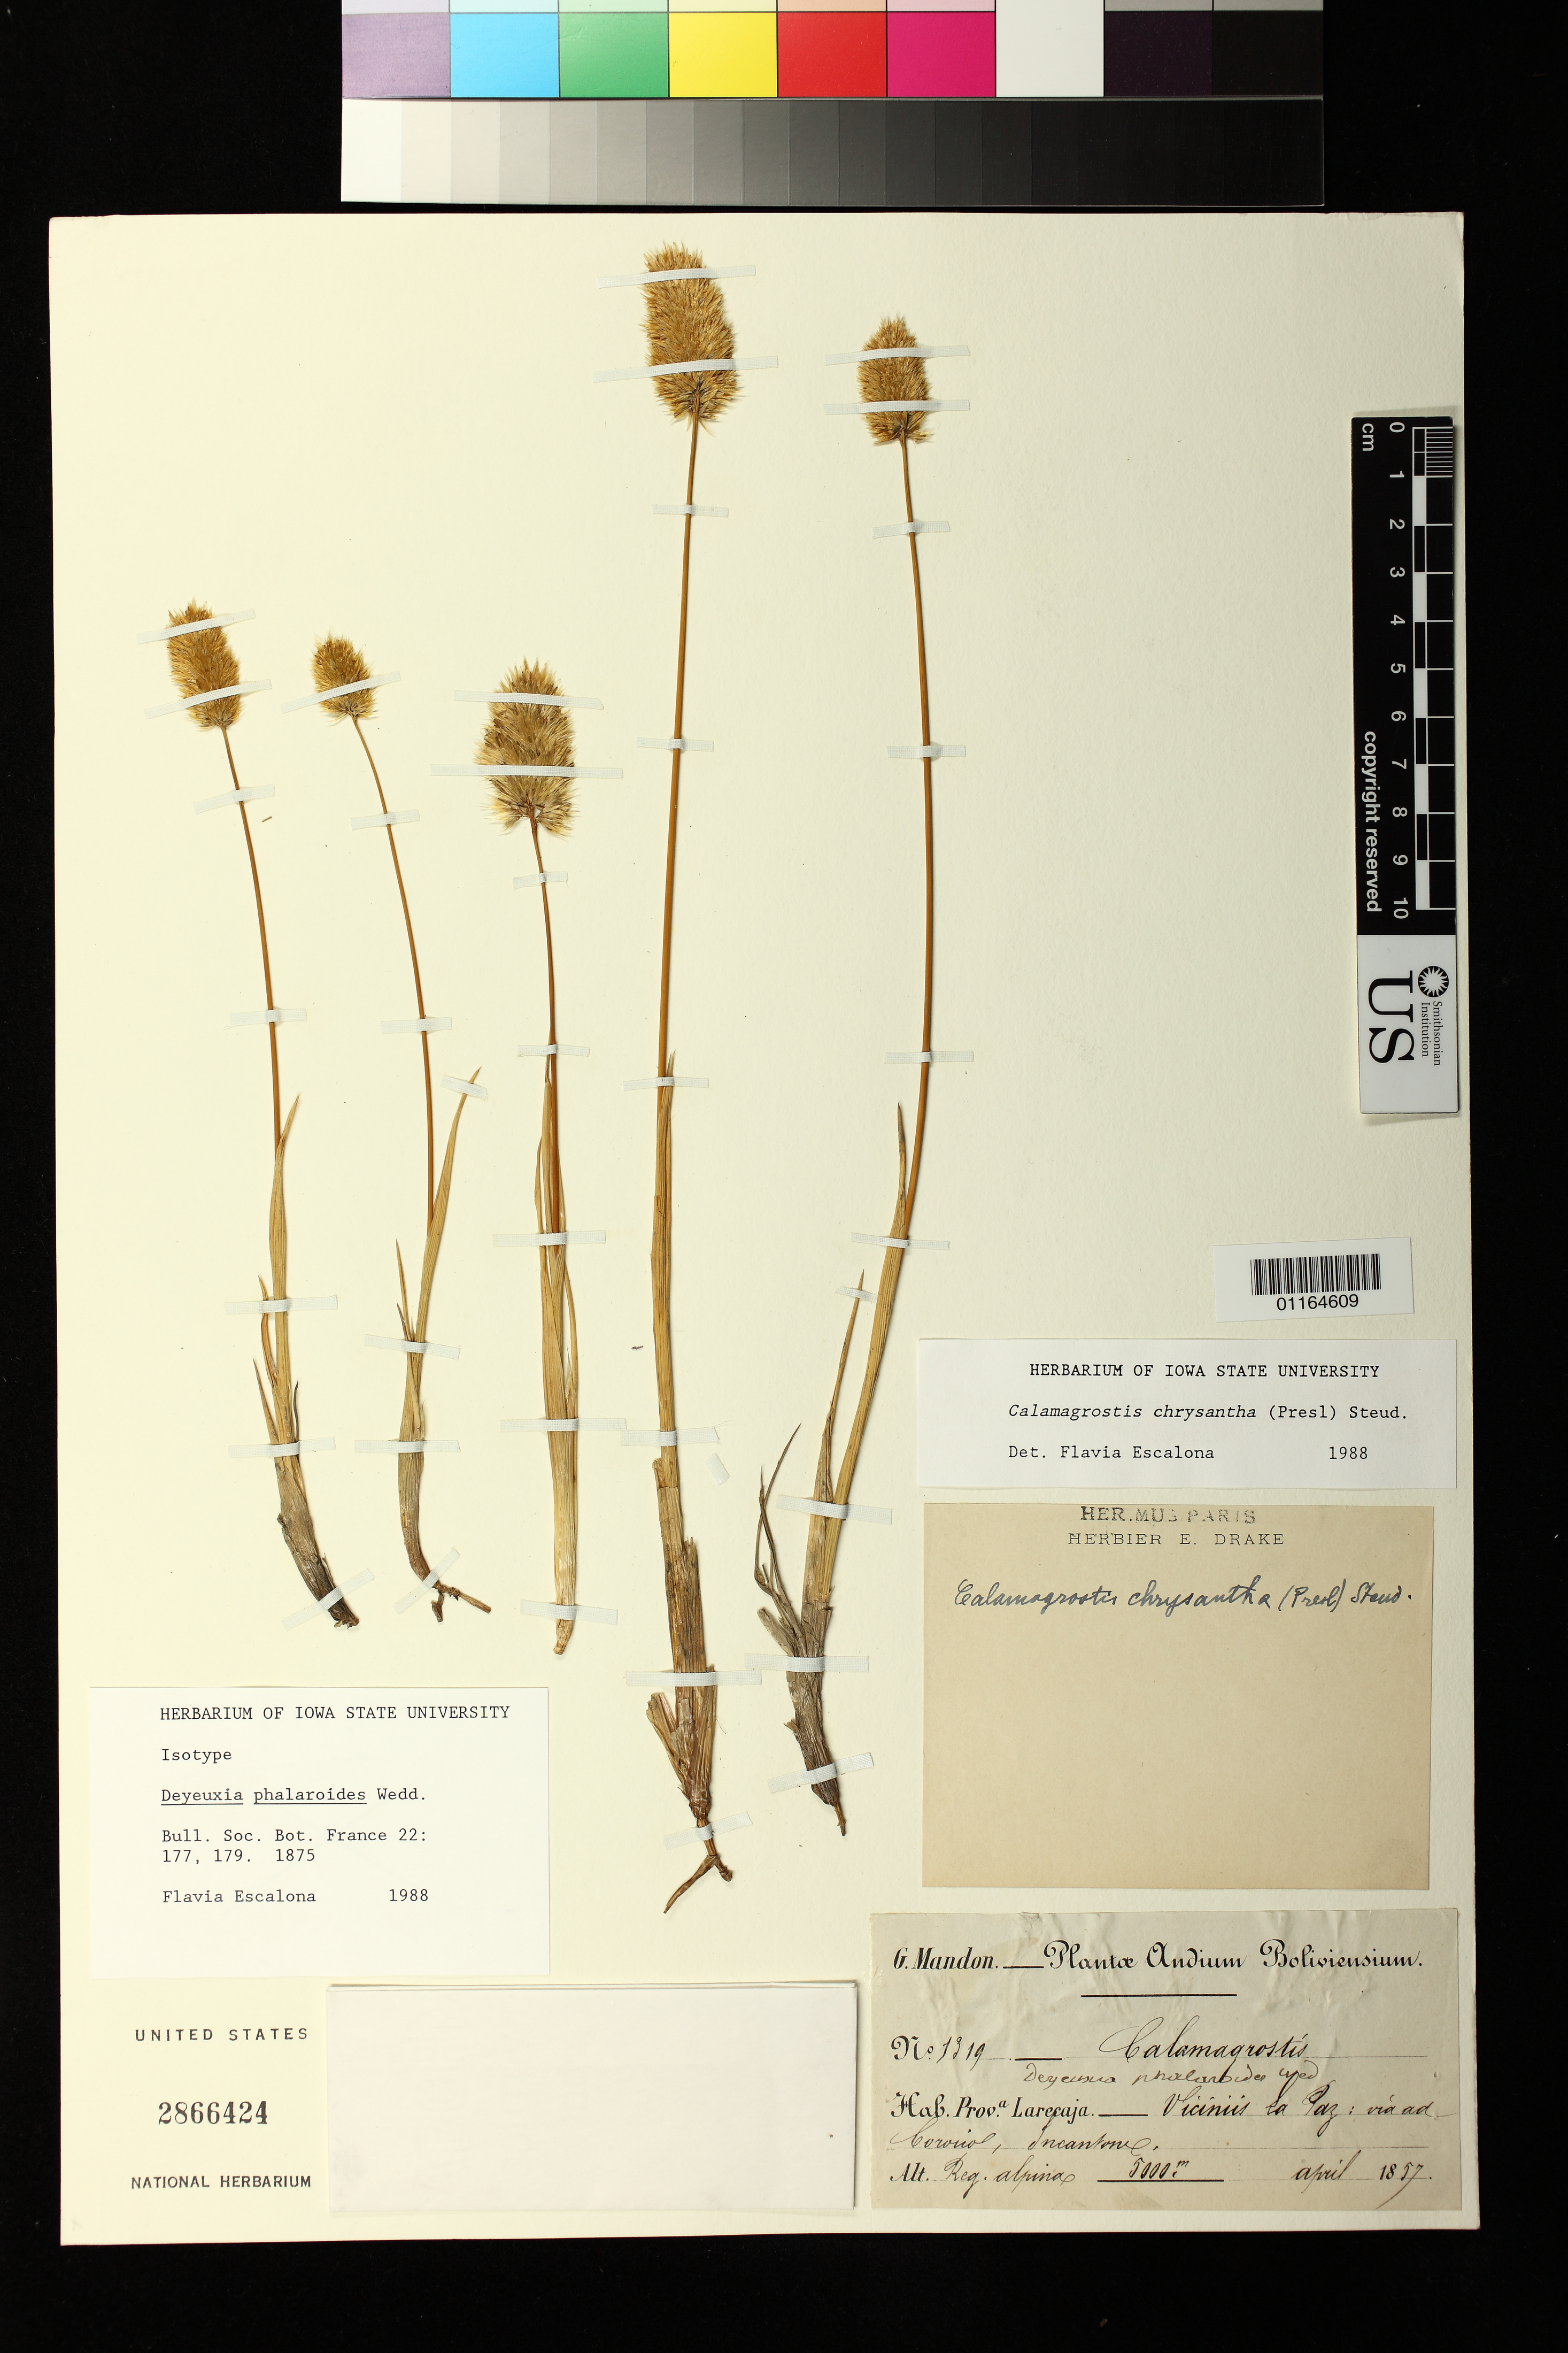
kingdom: Plantae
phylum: Tracheophyta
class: Liliopsida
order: Poales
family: Poaceae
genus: Deyeuxia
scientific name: Deyeuxia phalaroides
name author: Wedd.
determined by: Escalona, F. L.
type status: Isosyntype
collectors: G. Mandon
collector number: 1319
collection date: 1897-04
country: Bolivia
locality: La Paz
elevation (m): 5000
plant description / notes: Annotated as "isotype" by F. Escalona (1988).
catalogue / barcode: US 2866424